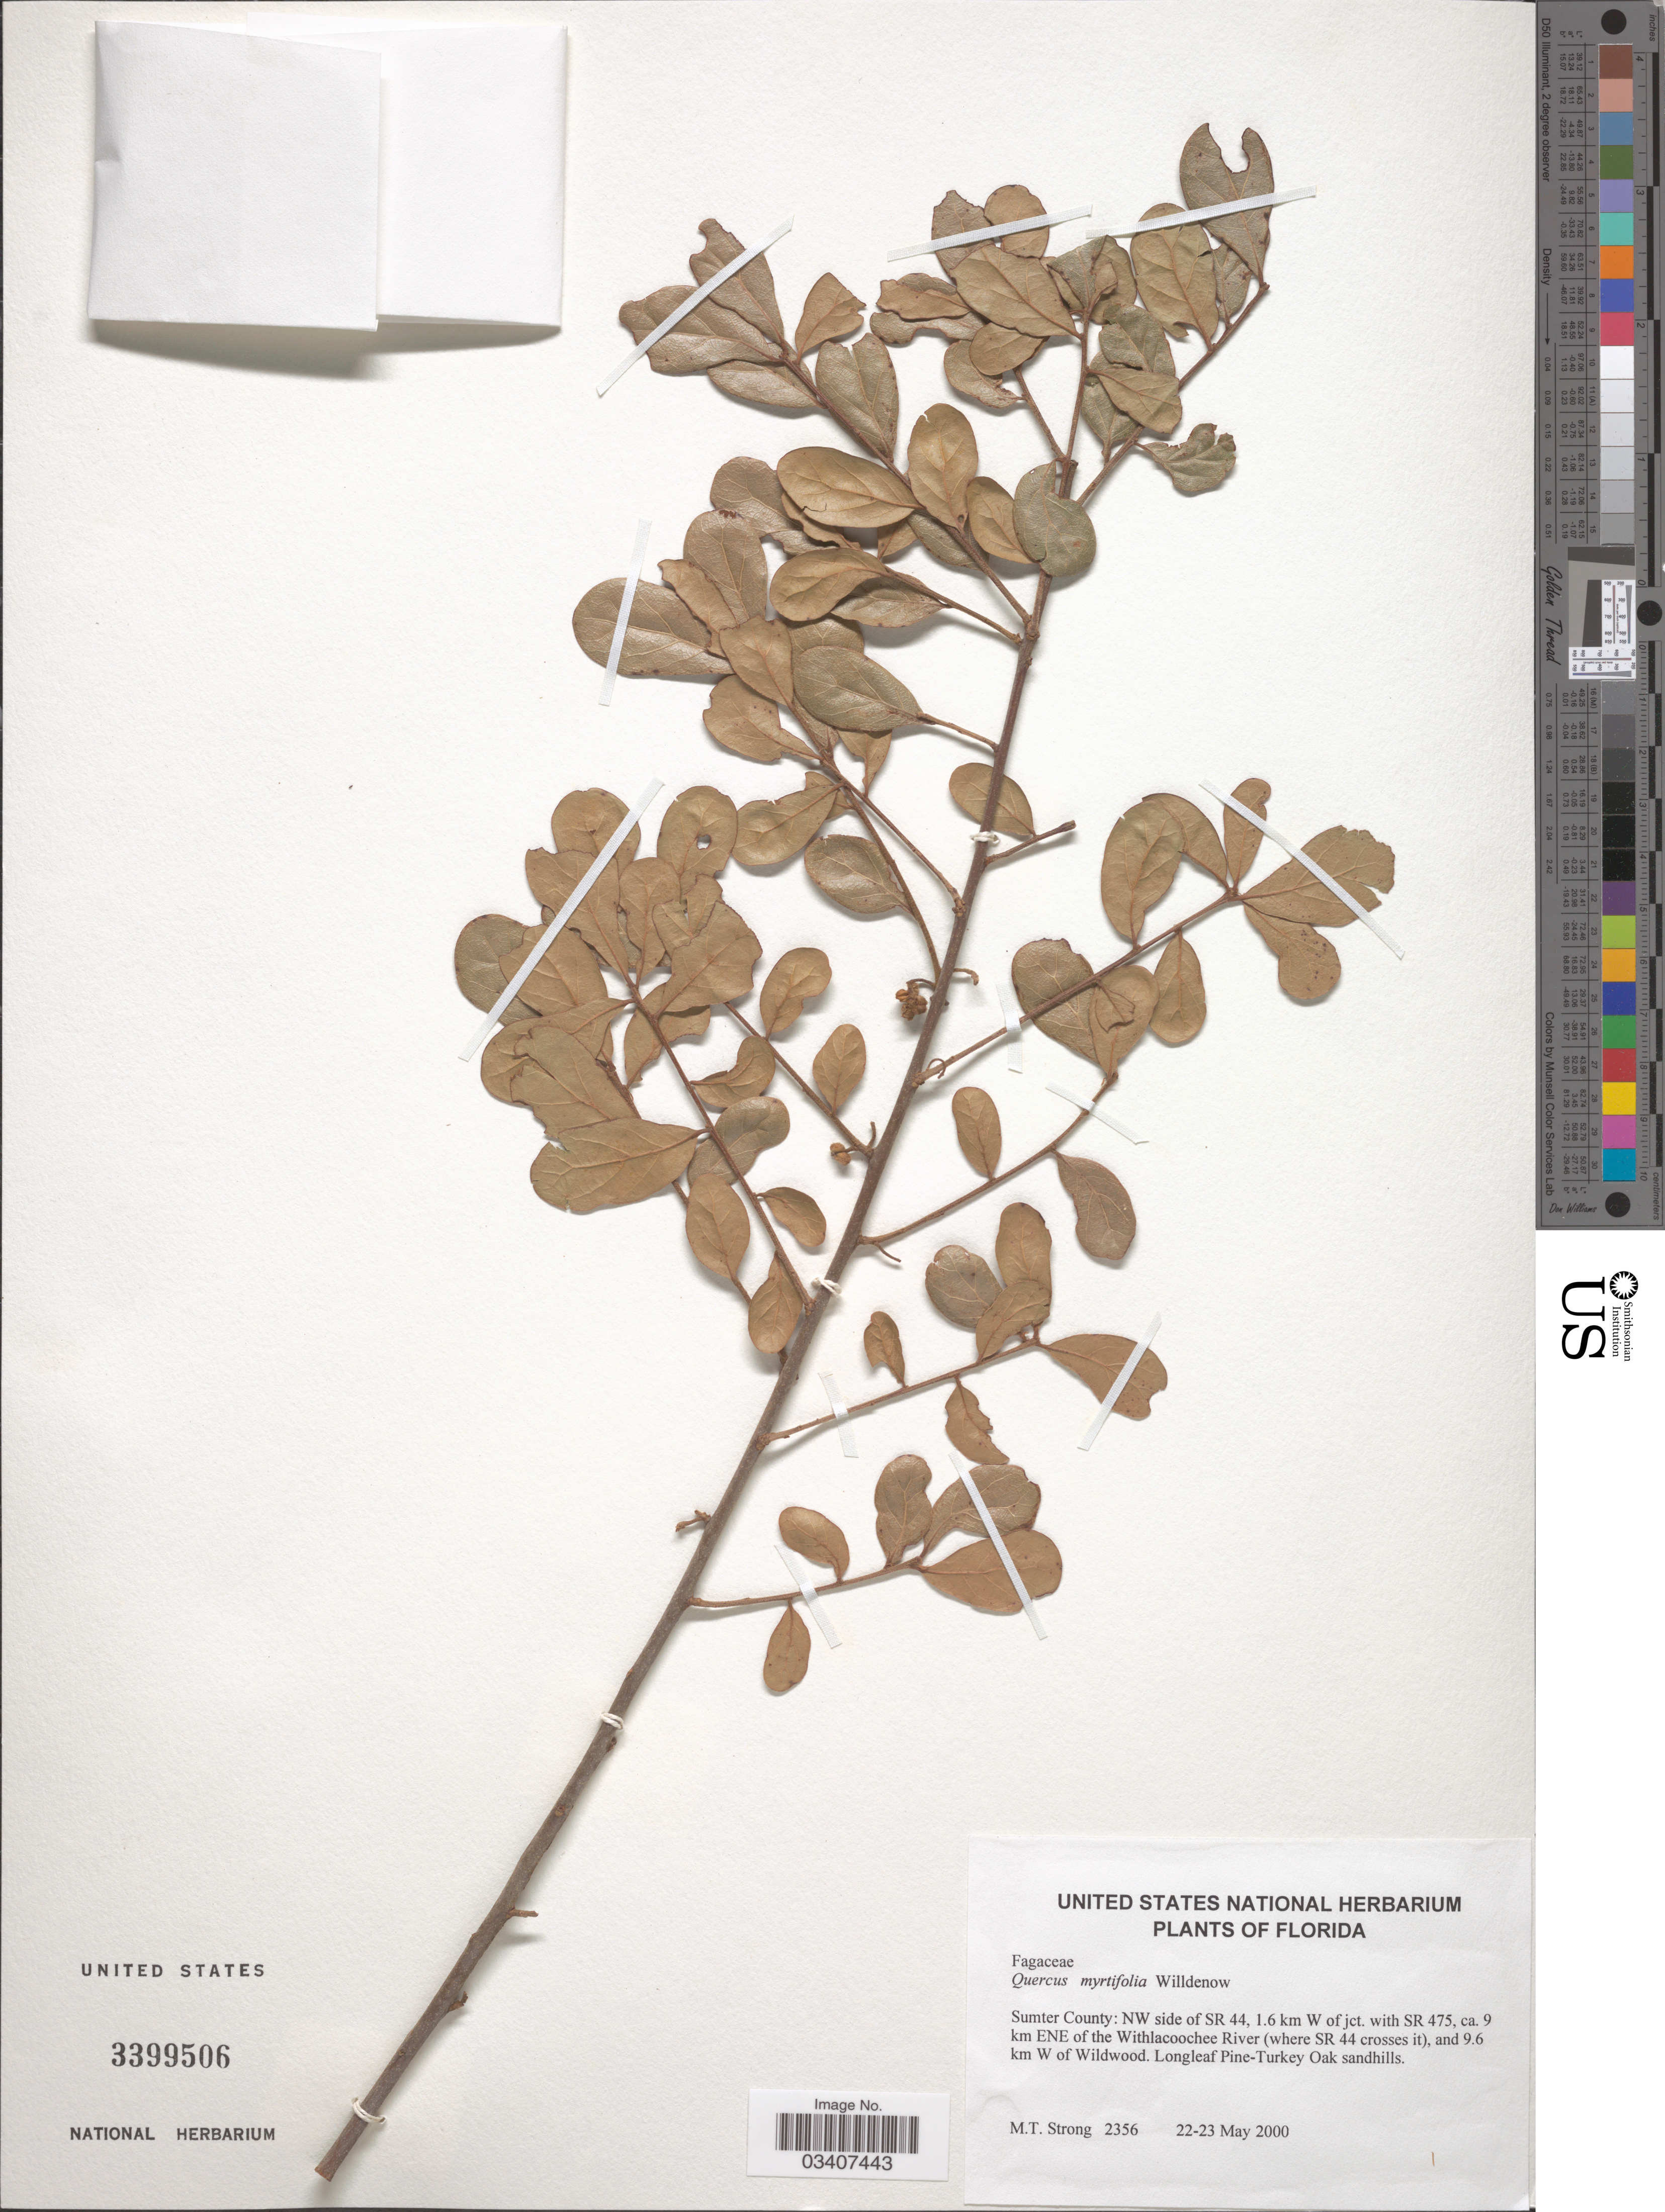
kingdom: Plantae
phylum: Tracheophyta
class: Magnoliopsida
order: Fagales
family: Fagaceae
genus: Quercus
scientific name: Quercus myrtifolia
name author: Willd.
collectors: M. T. Strong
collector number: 2356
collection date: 2000-05-22/2000-05-23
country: United States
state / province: Florida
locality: Sumter County: NW side of SR 44, 1.6 km W of jct. with SR 475, ca. 9 km ENE of the Withlacoochee River (where SR 44 crosses it), and 9.6 km W of Wildwood.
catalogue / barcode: US 3399506